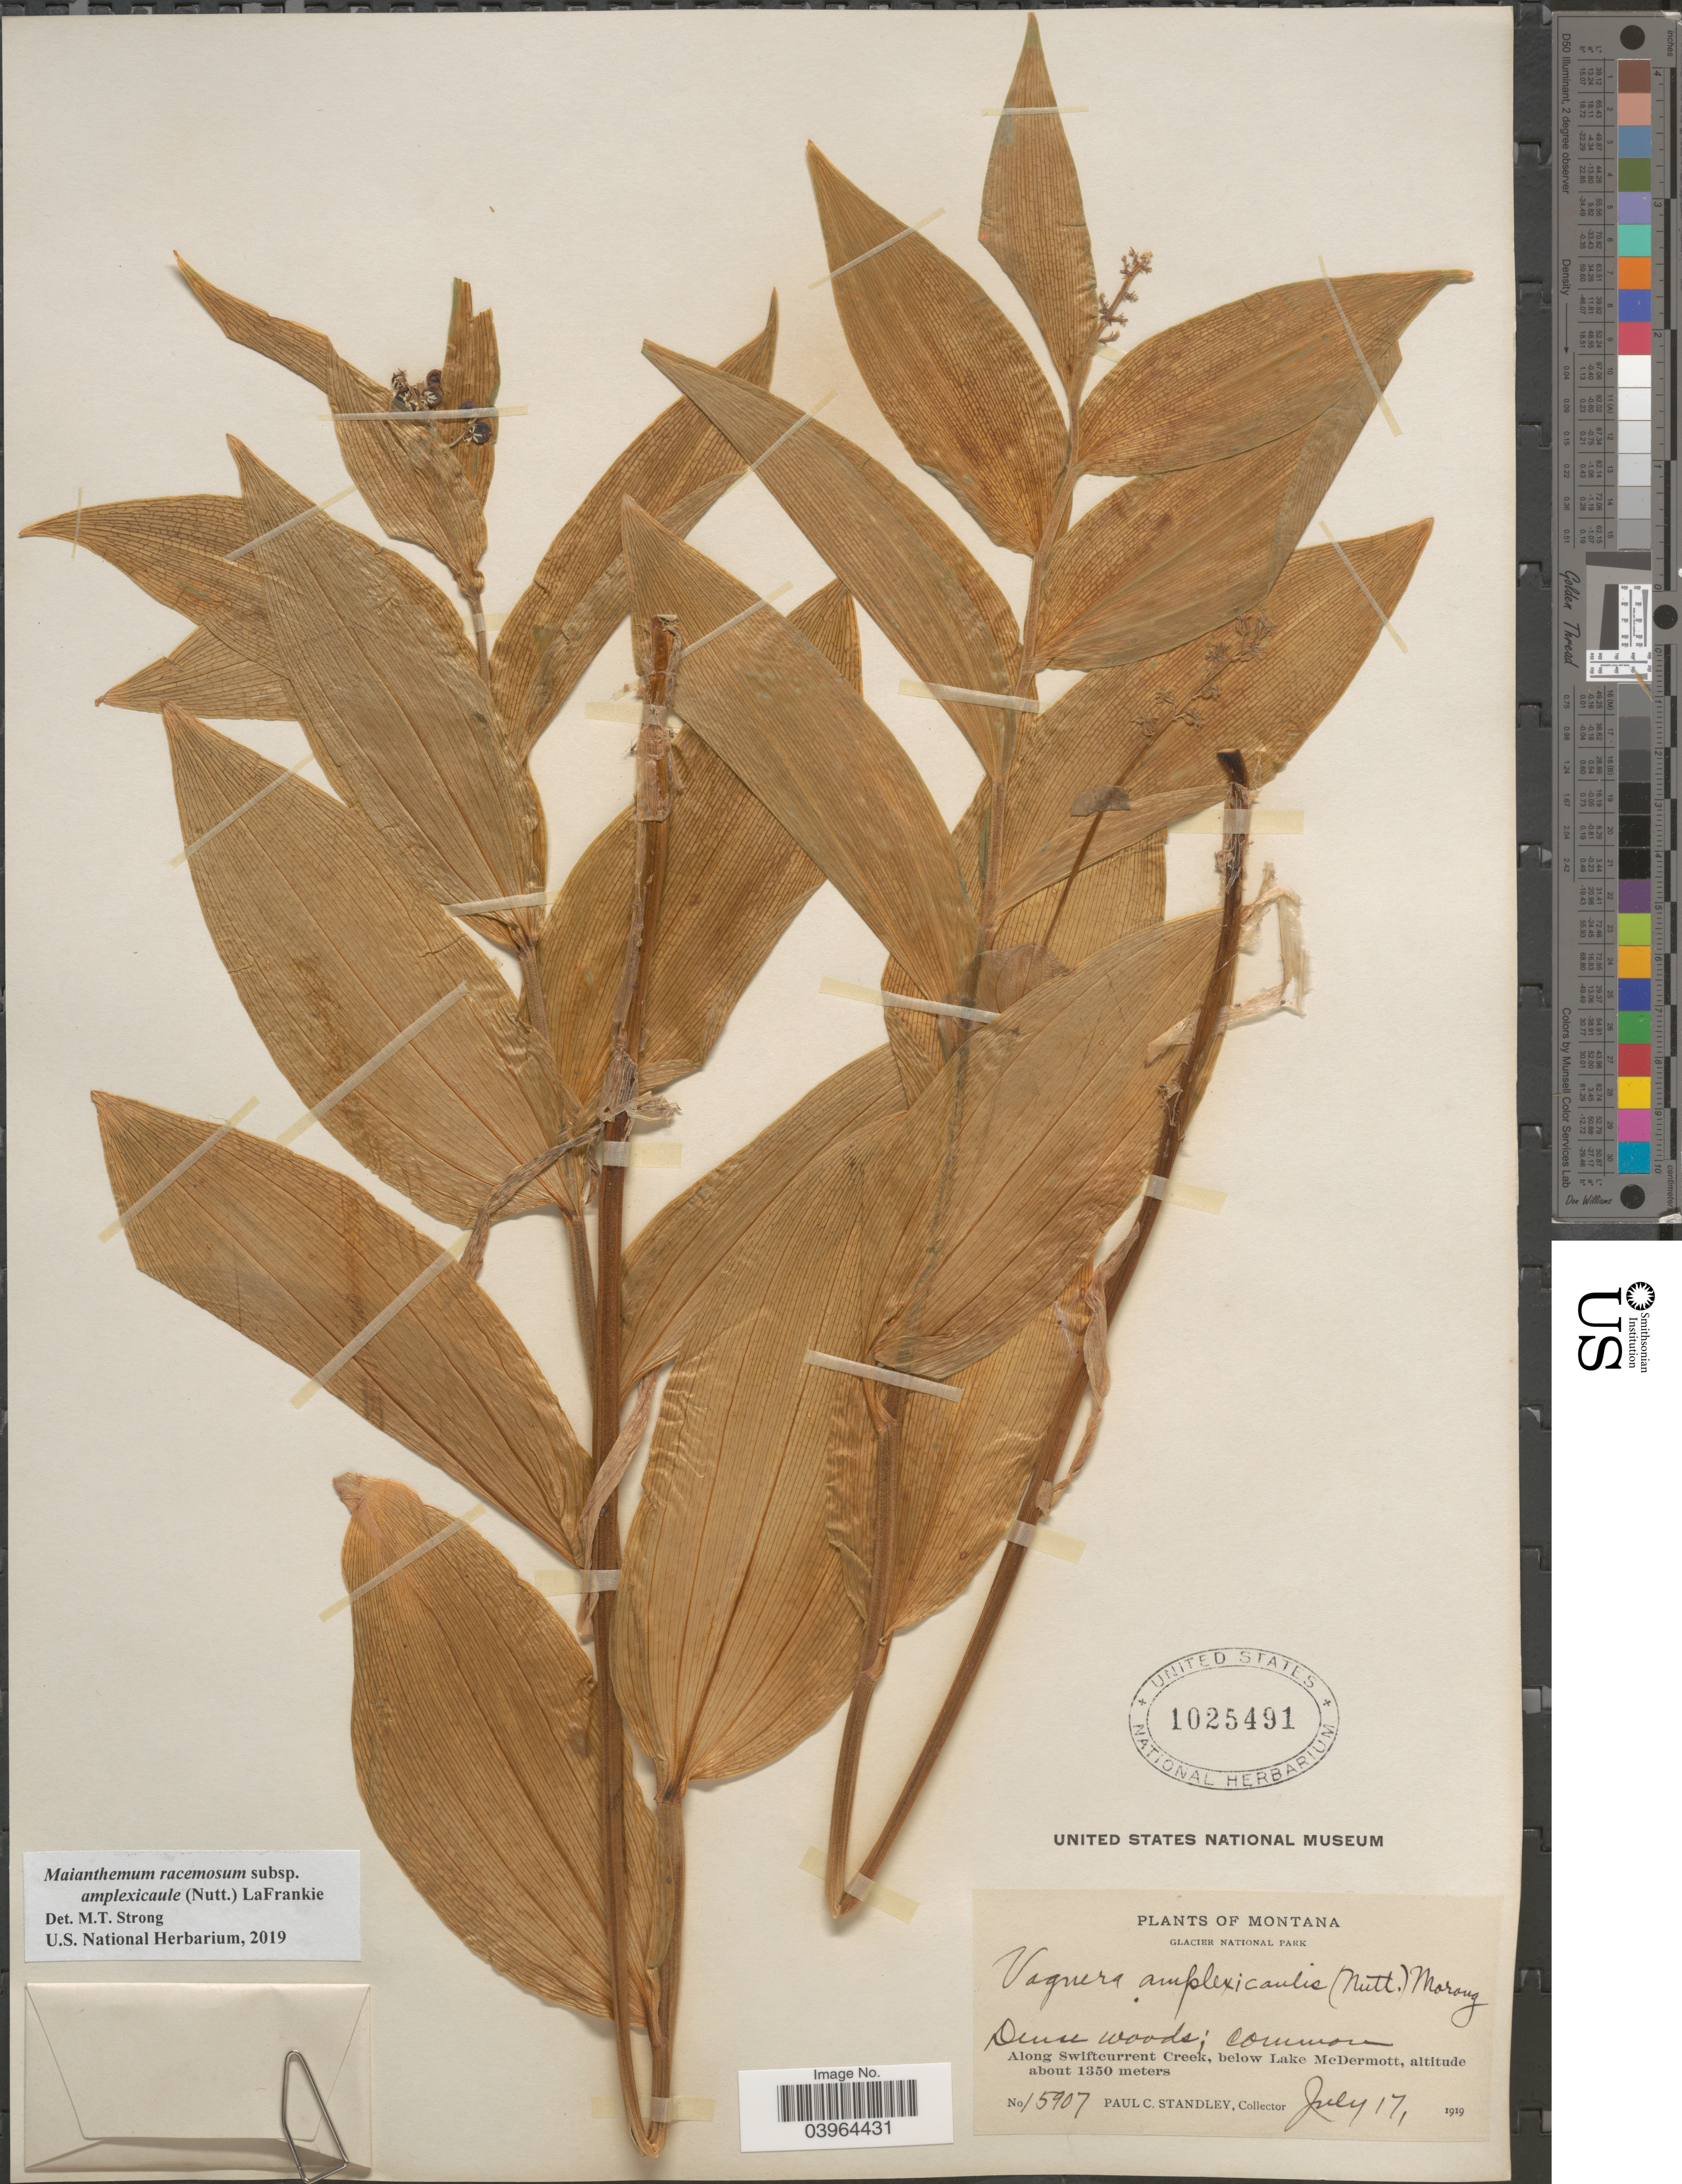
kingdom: Plantae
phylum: Tracheophyta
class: Liliopsida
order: Asparagales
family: Asparagaceae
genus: Maianthemum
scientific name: Maianthemum racemosum subsp. amplexicaule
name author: (Nutt.) LaFrankie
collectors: P. C. Standley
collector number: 15907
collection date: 1919-07-17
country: United States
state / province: Montana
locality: Glacier National Park. Along Swiftcurrent Creek, below Lake McDermott.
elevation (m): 1350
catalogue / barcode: US 1025491